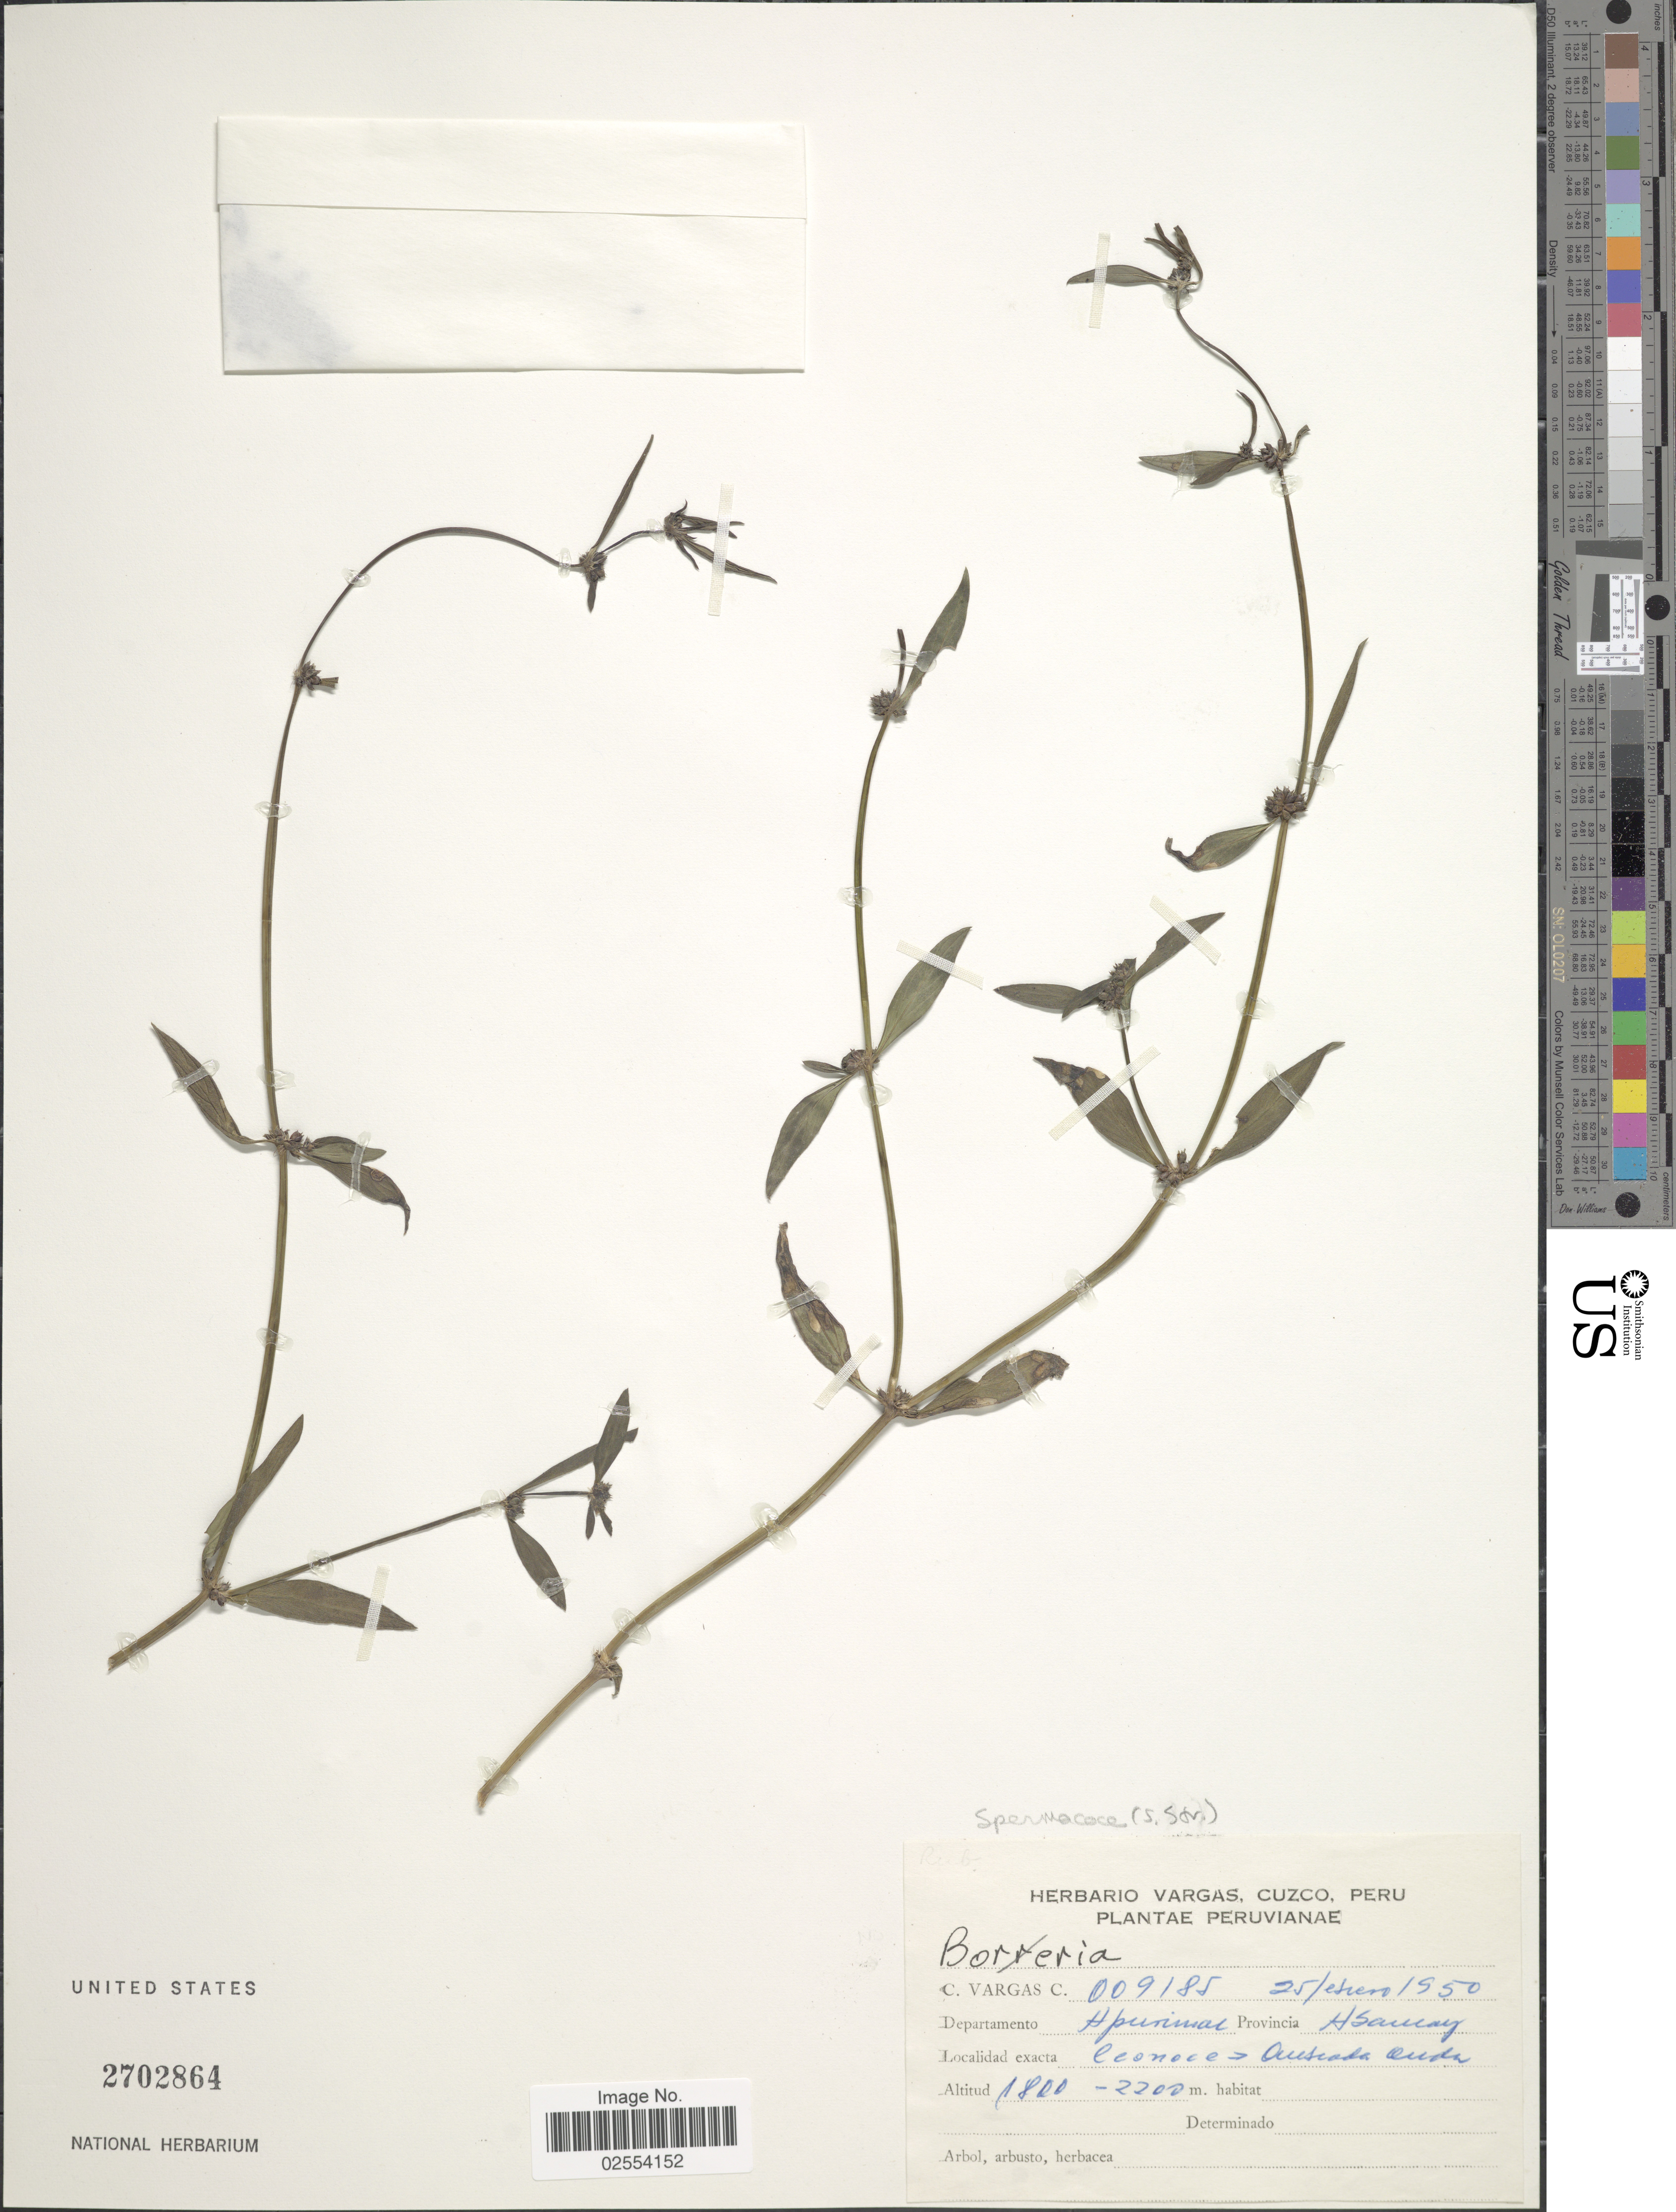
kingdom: Plantae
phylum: Tracheophyta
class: Magnoliopsida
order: Gentianales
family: Rubiaceae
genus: Spermacoce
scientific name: Spermacoce sp.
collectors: C. Vargas Calderón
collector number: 009185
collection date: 1950-02-25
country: Peru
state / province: Apurímac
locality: Departamento Apurimac, Provincia Abancay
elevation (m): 1800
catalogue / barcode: US 2702864